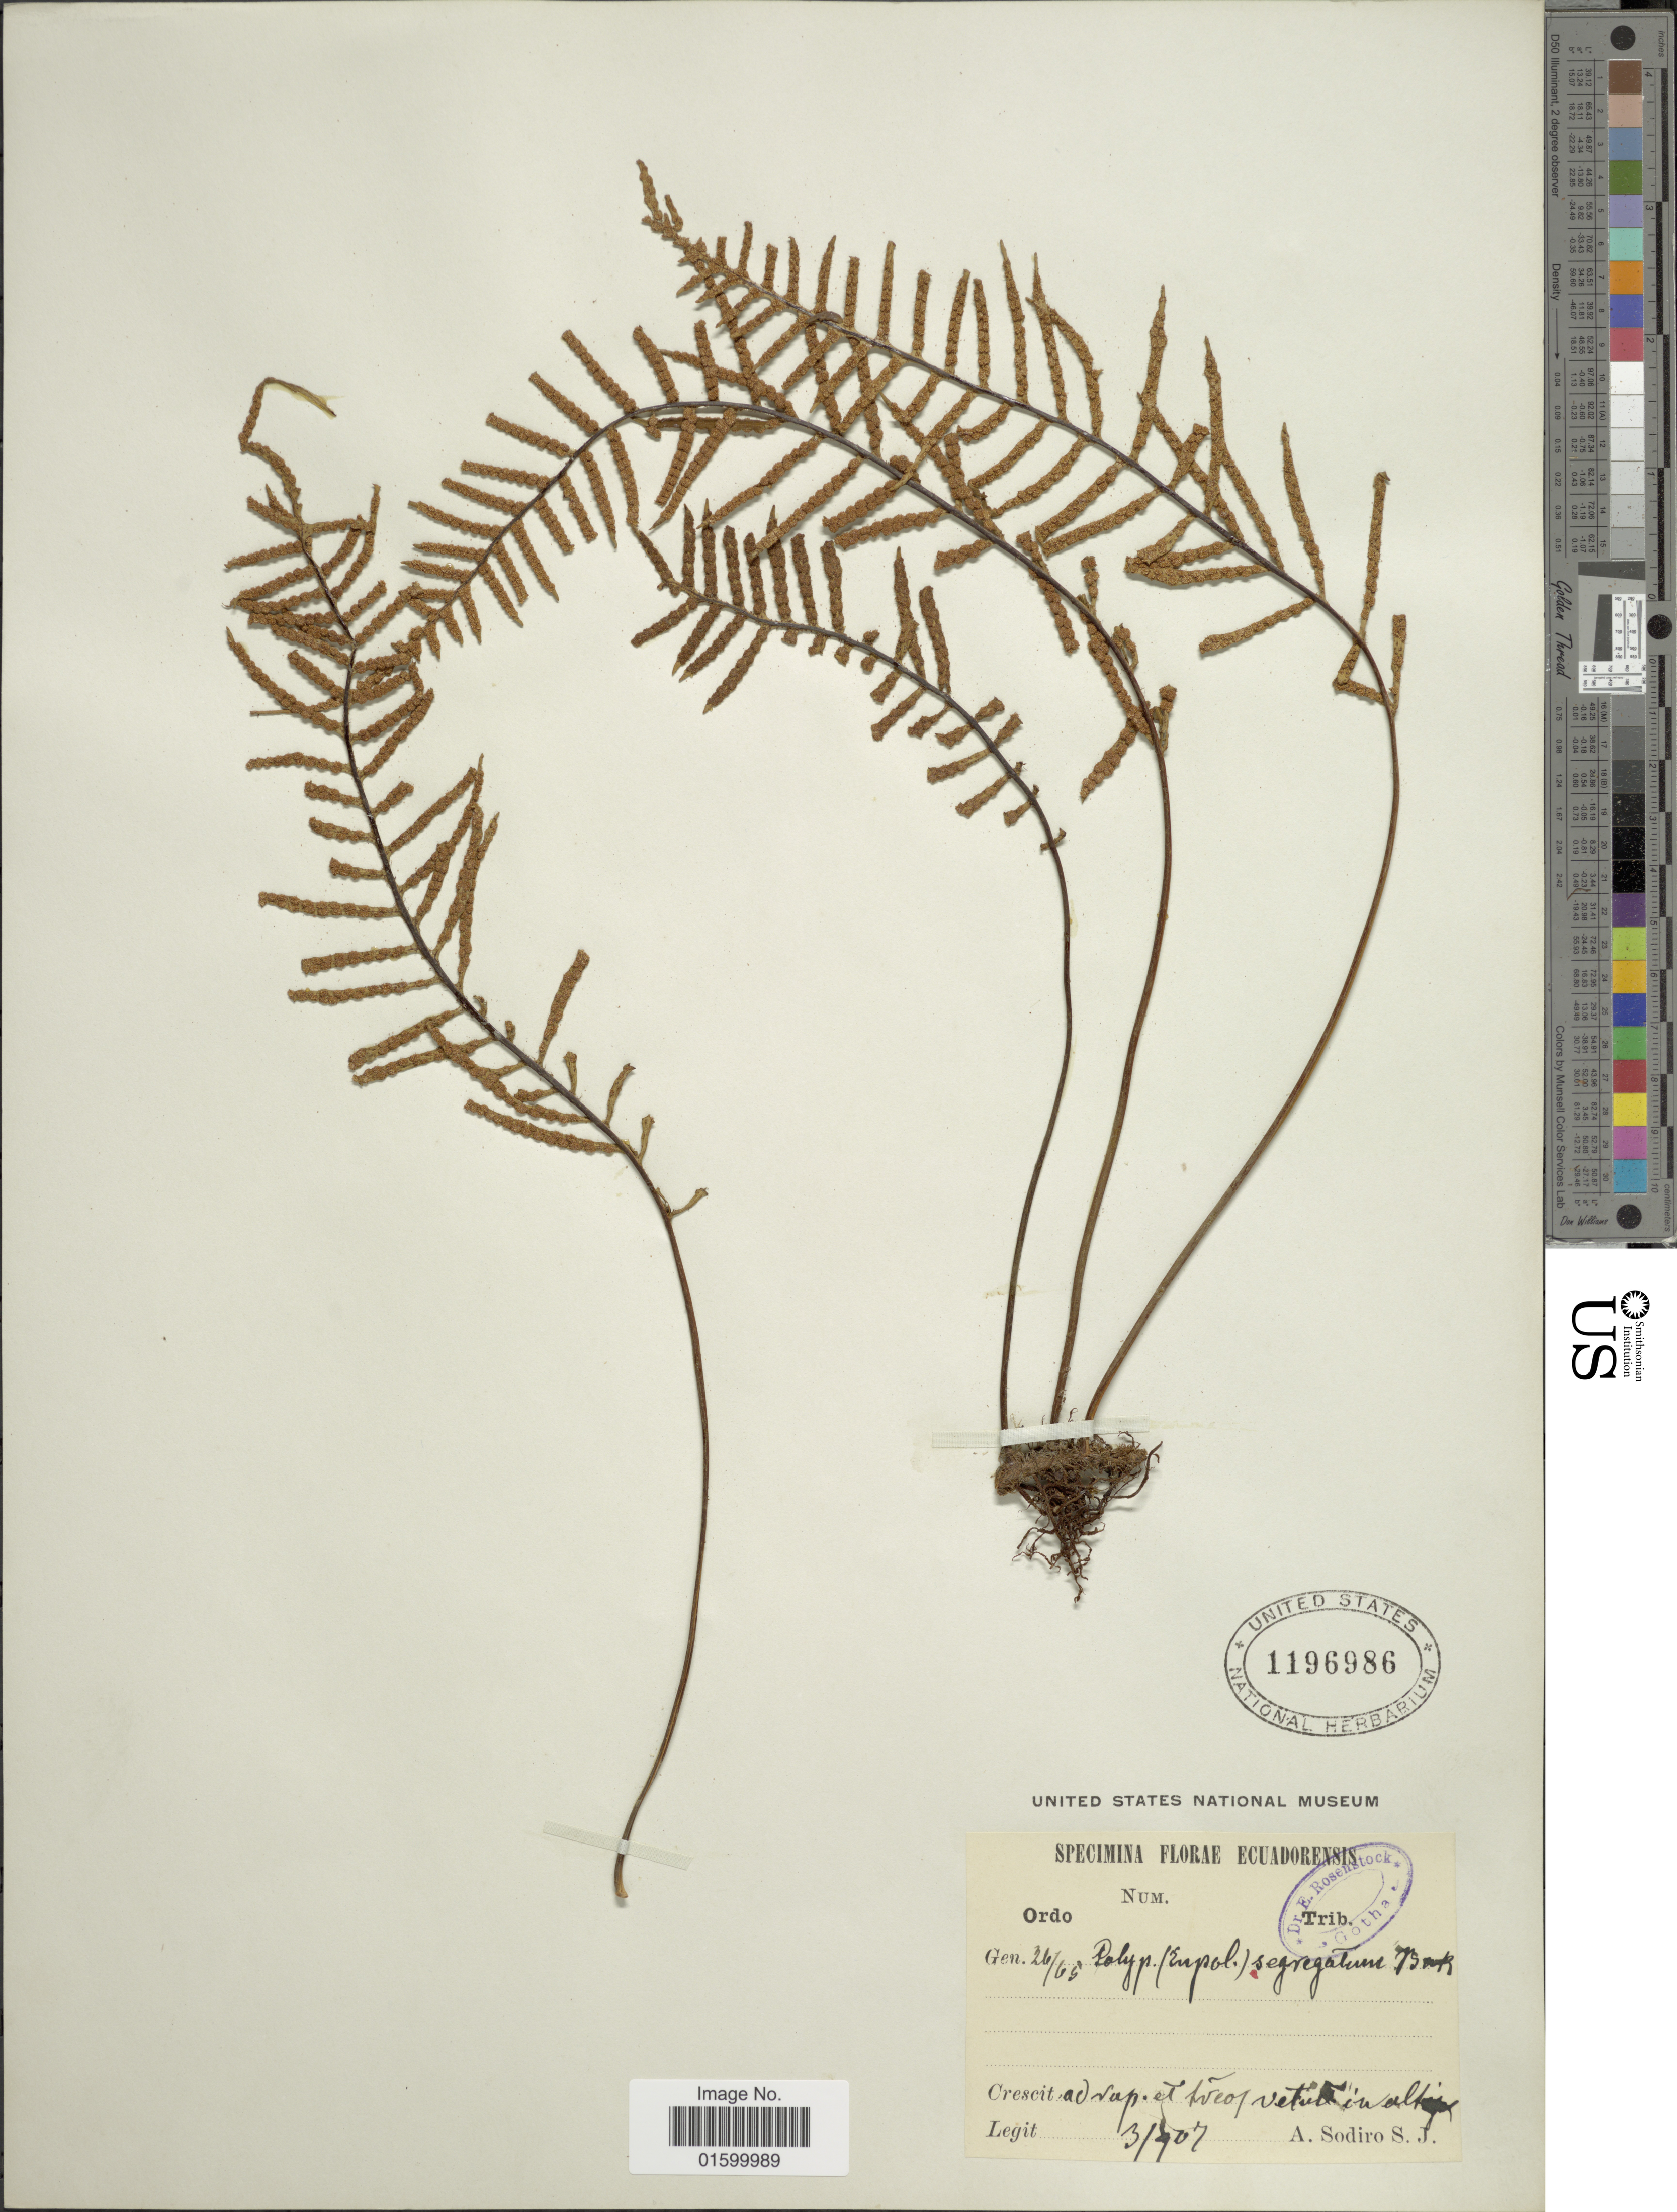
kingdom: Plantae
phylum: Tracheophyta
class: Polypodiopsida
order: Polypodiales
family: Polypodiaceae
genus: Pleopeltis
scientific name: Pleopeltis segregata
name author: (Baker) A.R. Sm.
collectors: A. Sodiro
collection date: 1907-03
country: Ecuador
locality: Ecuadorensis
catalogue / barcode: US 1196986